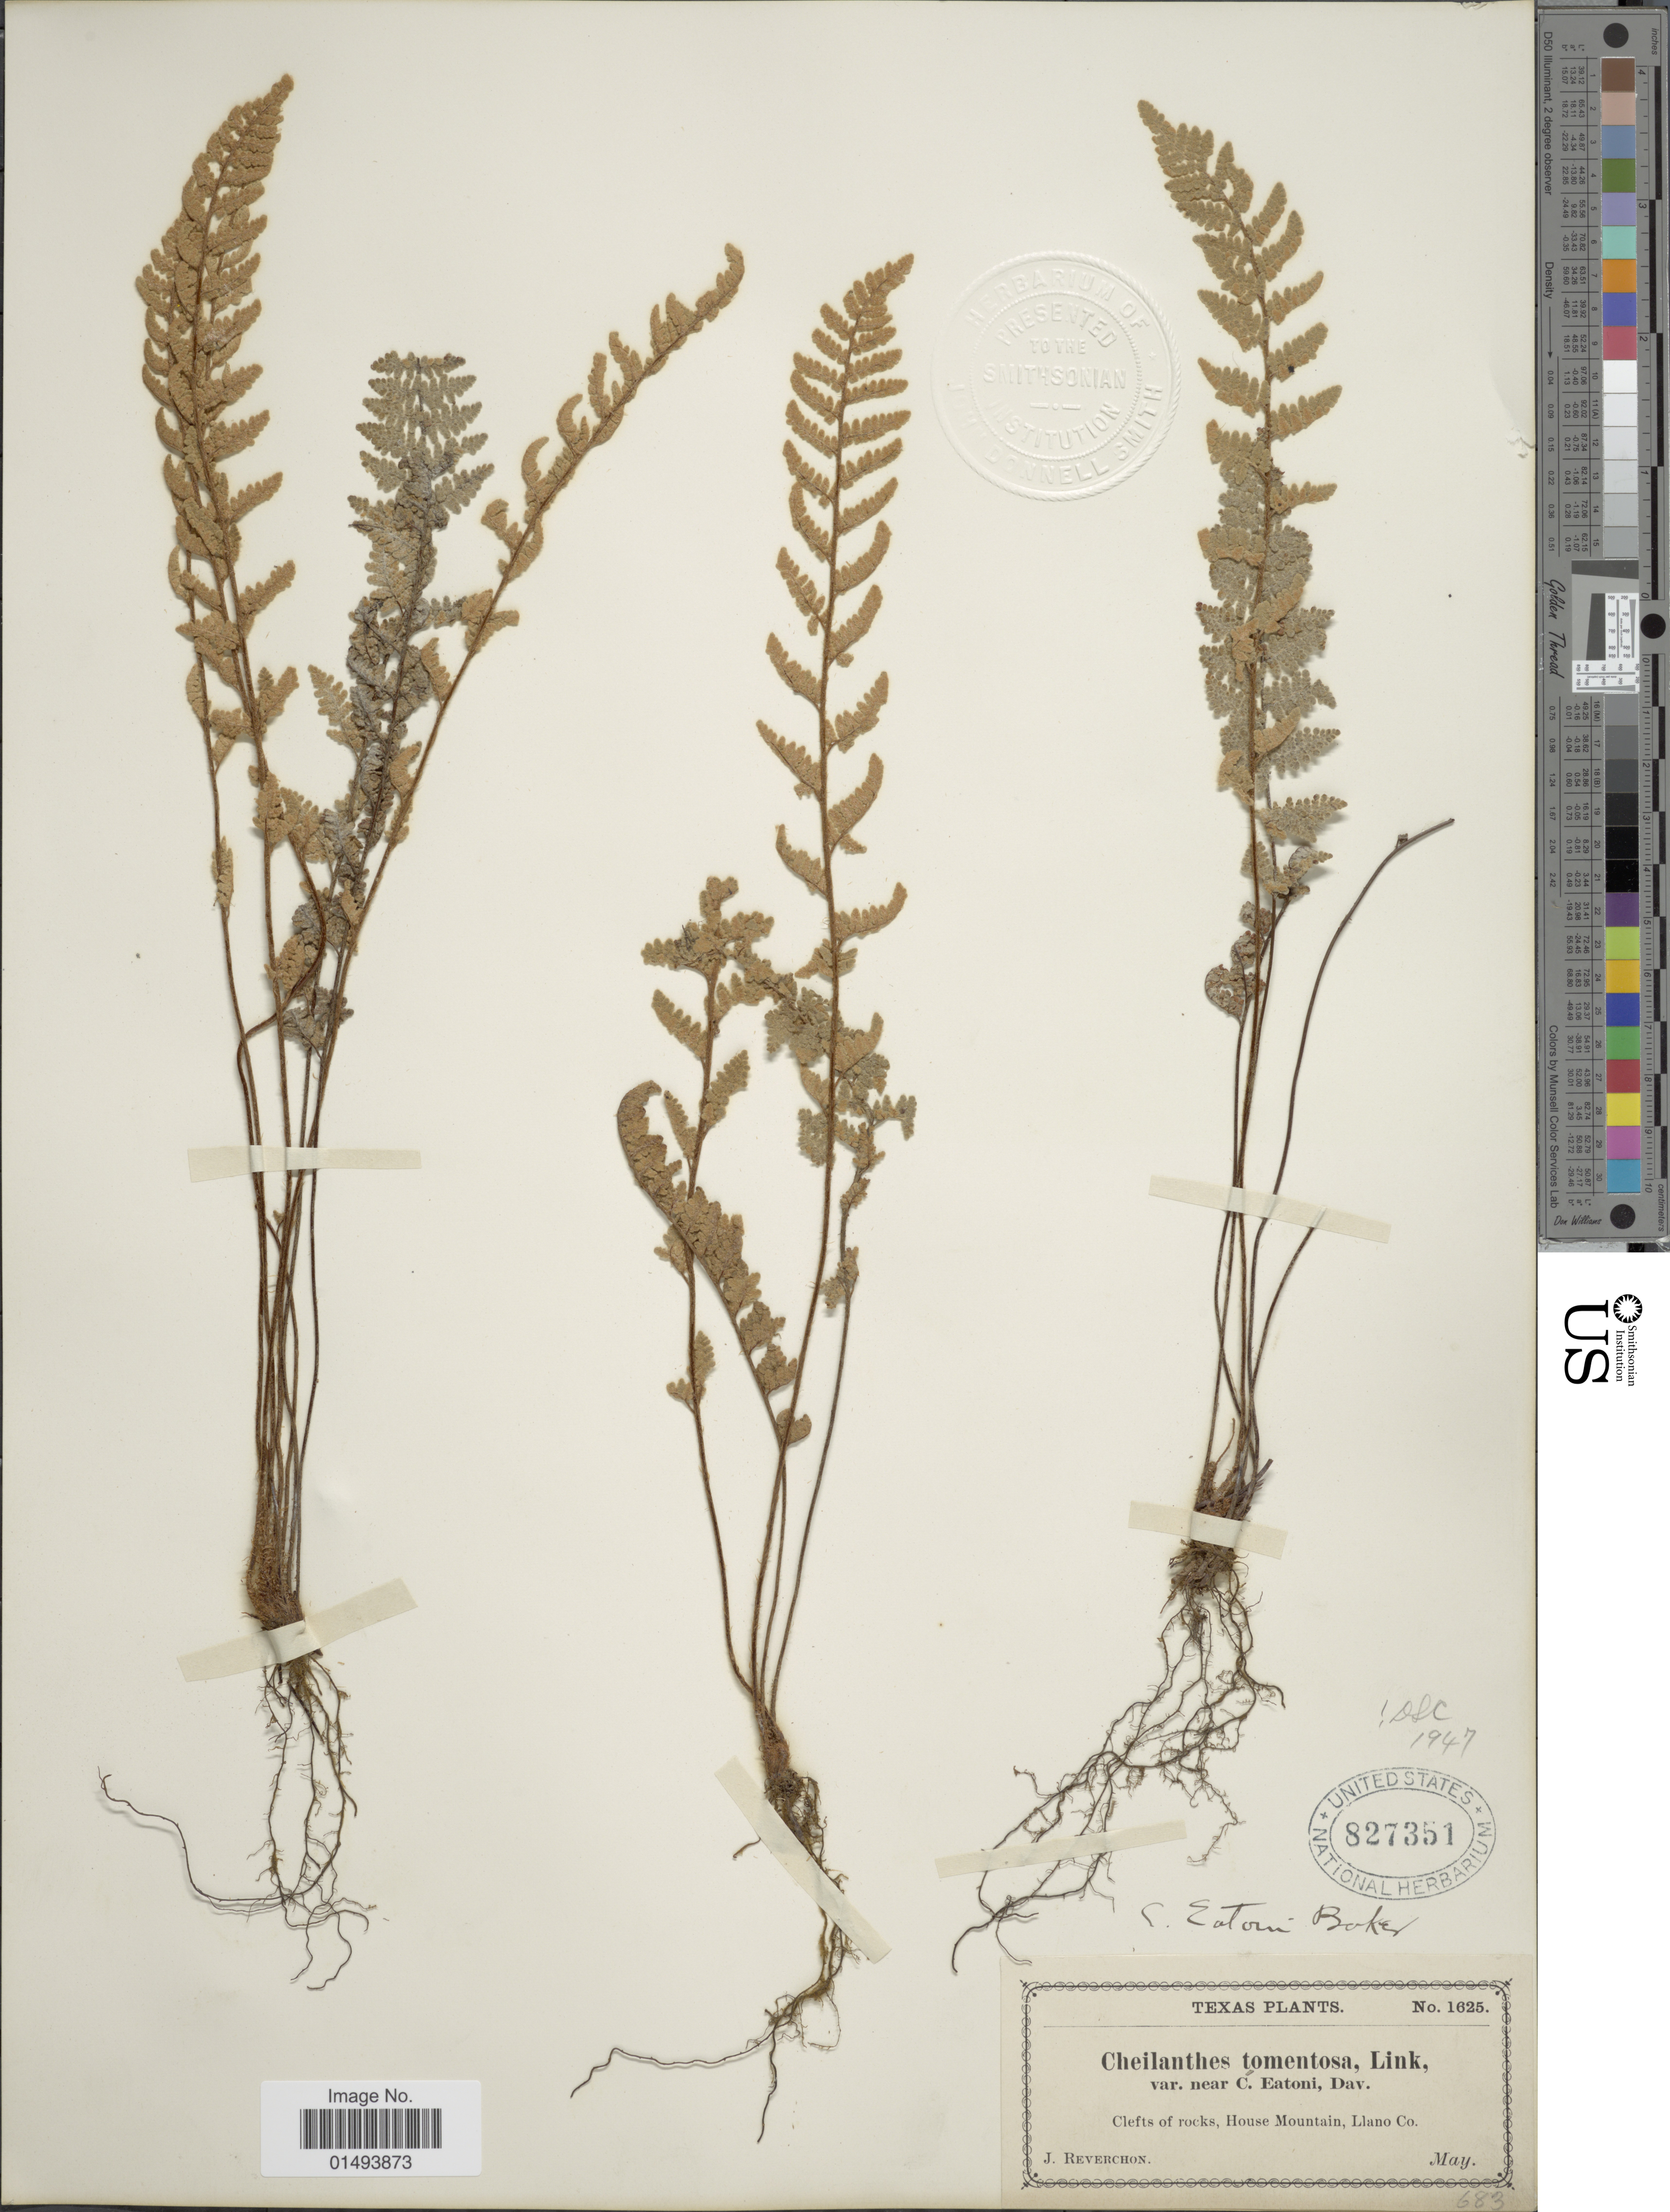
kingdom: Plantae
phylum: Tracheophyta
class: Polypodiopsida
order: Polypodiales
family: Pteridaceae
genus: Myriopteris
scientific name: Myriopteris rufa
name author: Fée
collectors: J. Reverchon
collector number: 1625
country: United States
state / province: Texas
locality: Texas Plants, Clefts of Rocks, House Mountain, Llano Co.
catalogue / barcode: US 827351